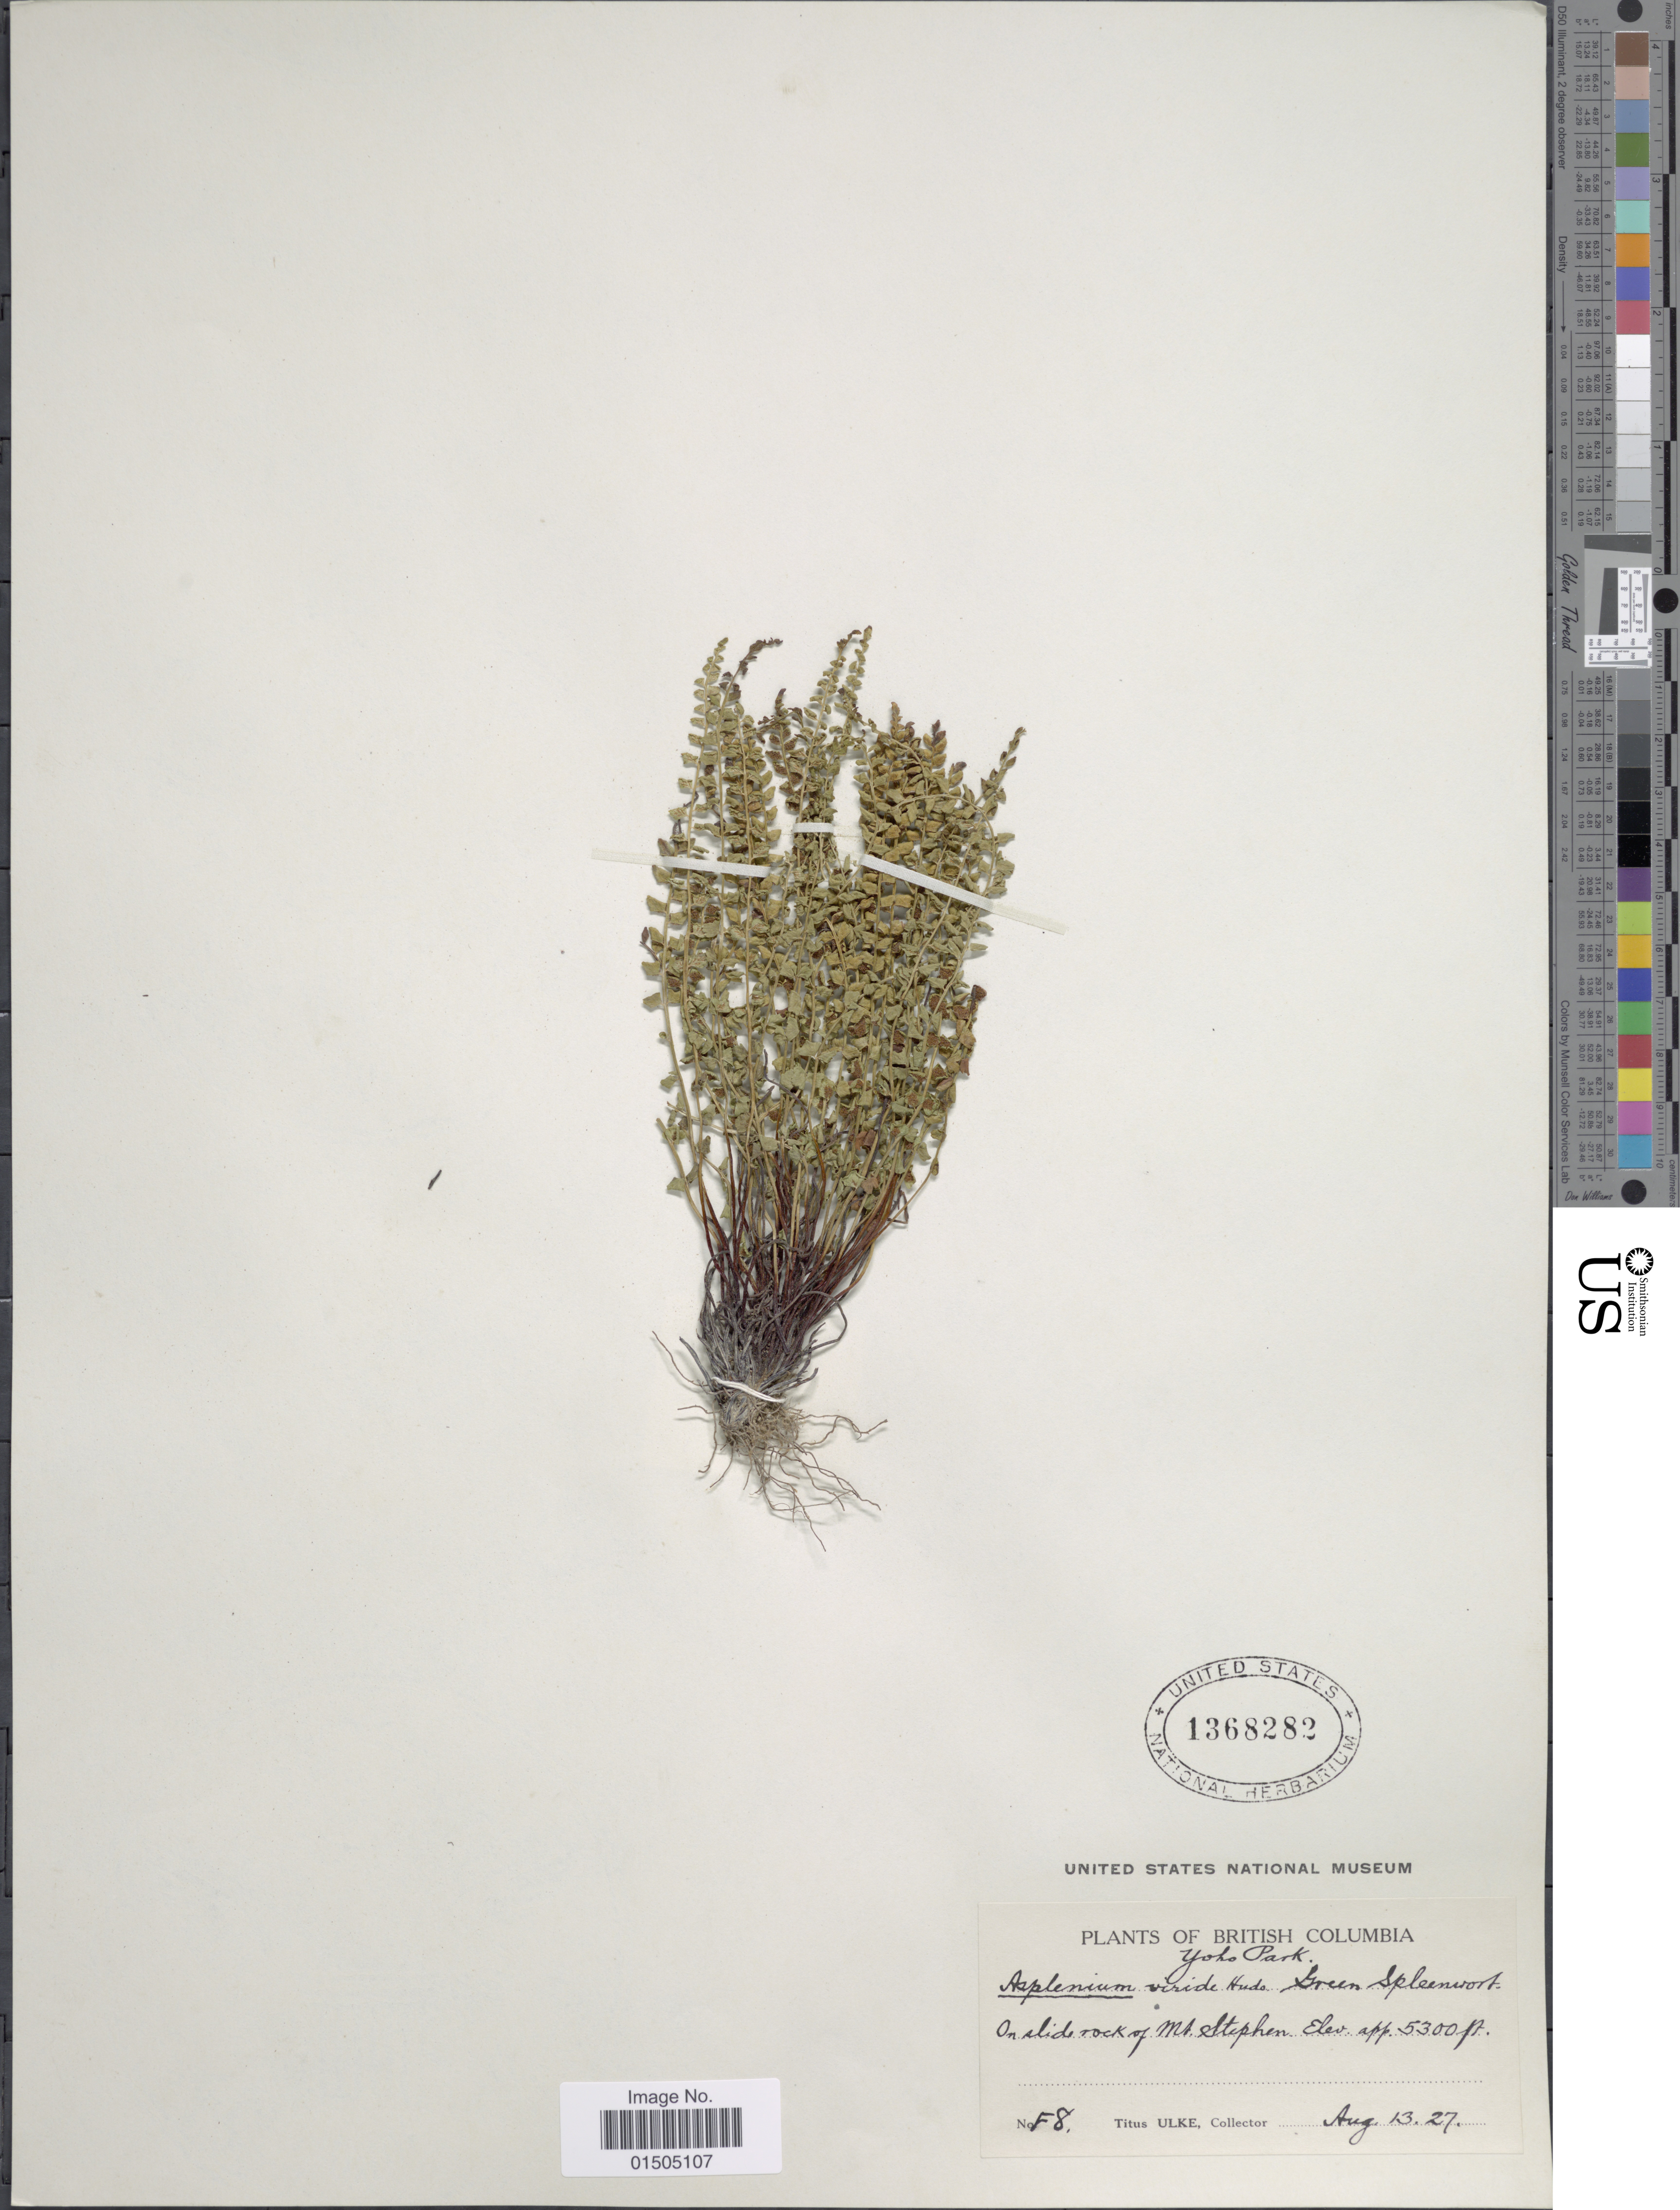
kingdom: Plantae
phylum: Tracheophyta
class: Polypodiopsida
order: Polypodiales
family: Aspleniaceae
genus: Asplenium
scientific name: Asplenium trichomanes-ramosum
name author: L.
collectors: T. Ulke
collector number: F8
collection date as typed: Transcribed d/m/y: 13/8/27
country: Canada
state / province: British Columbia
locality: Yoho Park. On slid rock of Mt. Stephen.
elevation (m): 1615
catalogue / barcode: US 1368282